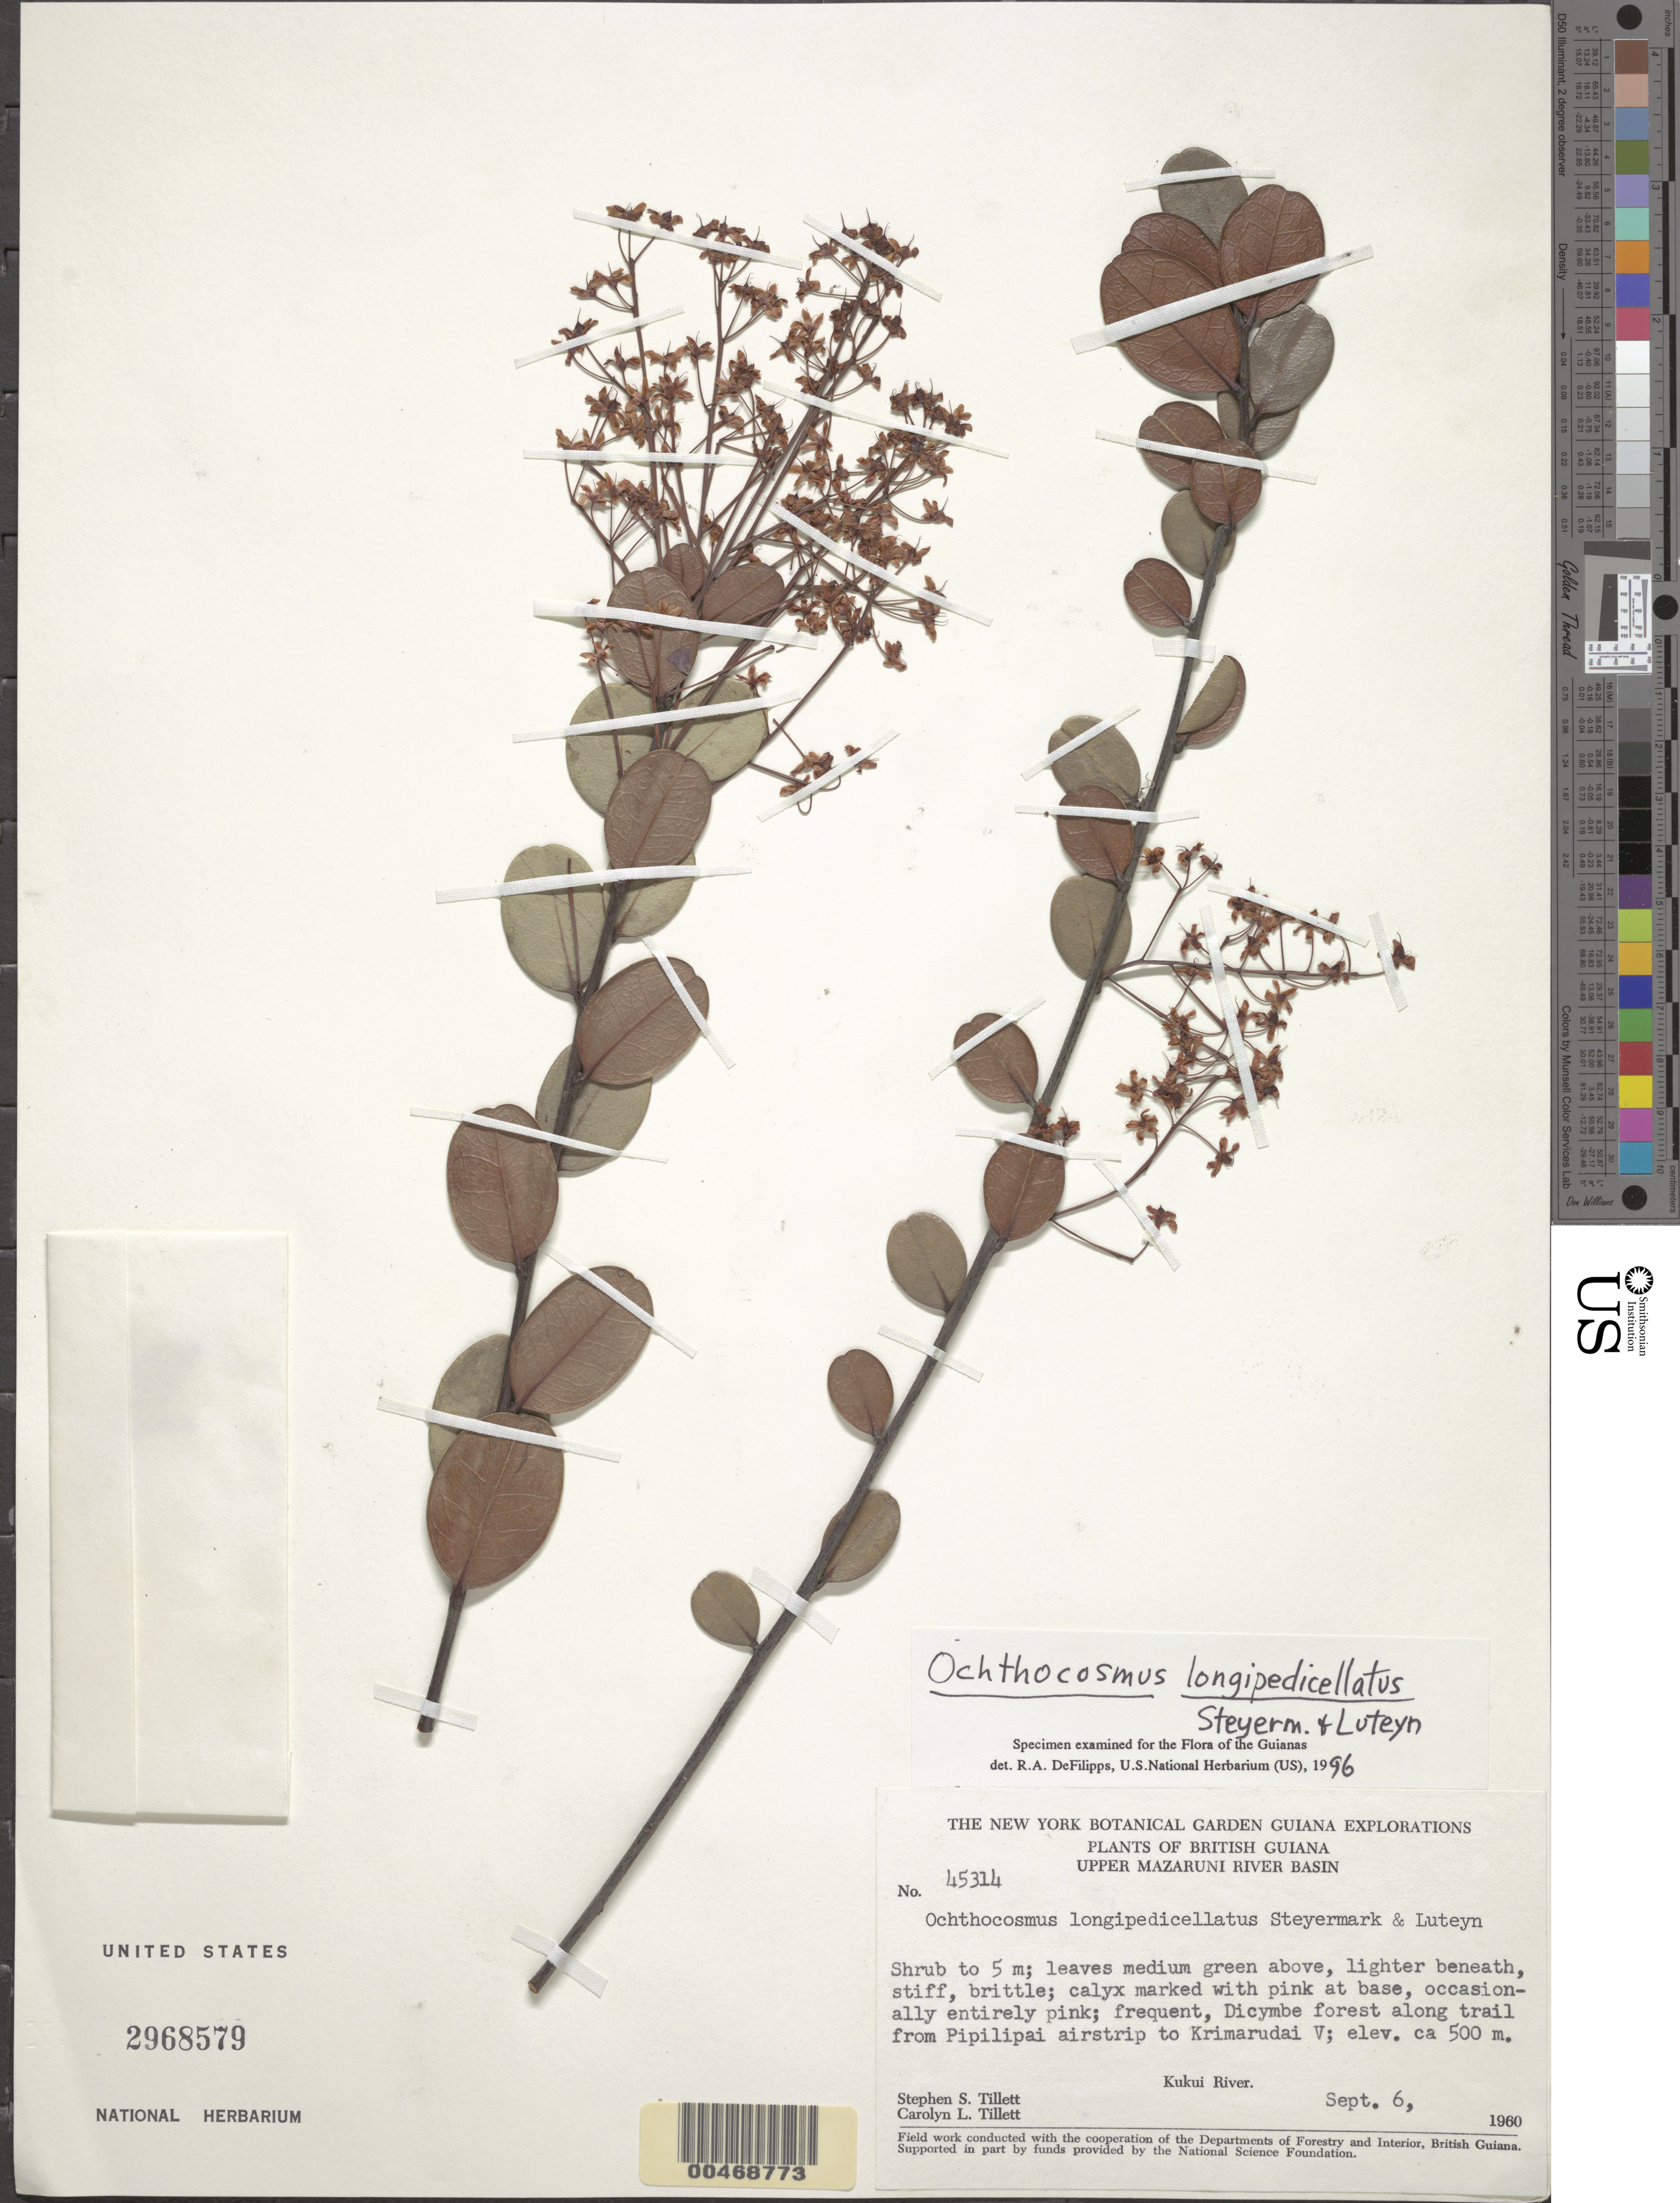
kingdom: Plantae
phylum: Tracheophyta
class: Magnoliopsida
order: Malpighiales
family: Ixonanthaceae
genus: Ochthocosmus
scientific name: Ochthocosmus longipedicellatus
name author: Steyerm. & Luteyn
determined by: DeFilipps, R. A.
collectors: S. S. Tillett, C. L. Tillett & R. Boyan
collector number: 45314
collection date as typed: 6-Sep-60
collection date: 1960-09-06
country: Guyana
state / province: Cuyuni-Mazaruni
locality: Upper Mazaruni River Basin, Pipilipai airstrip to Krimarudai V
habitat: Dicymbe forest along trail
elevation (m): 500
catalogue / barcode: US 2968579